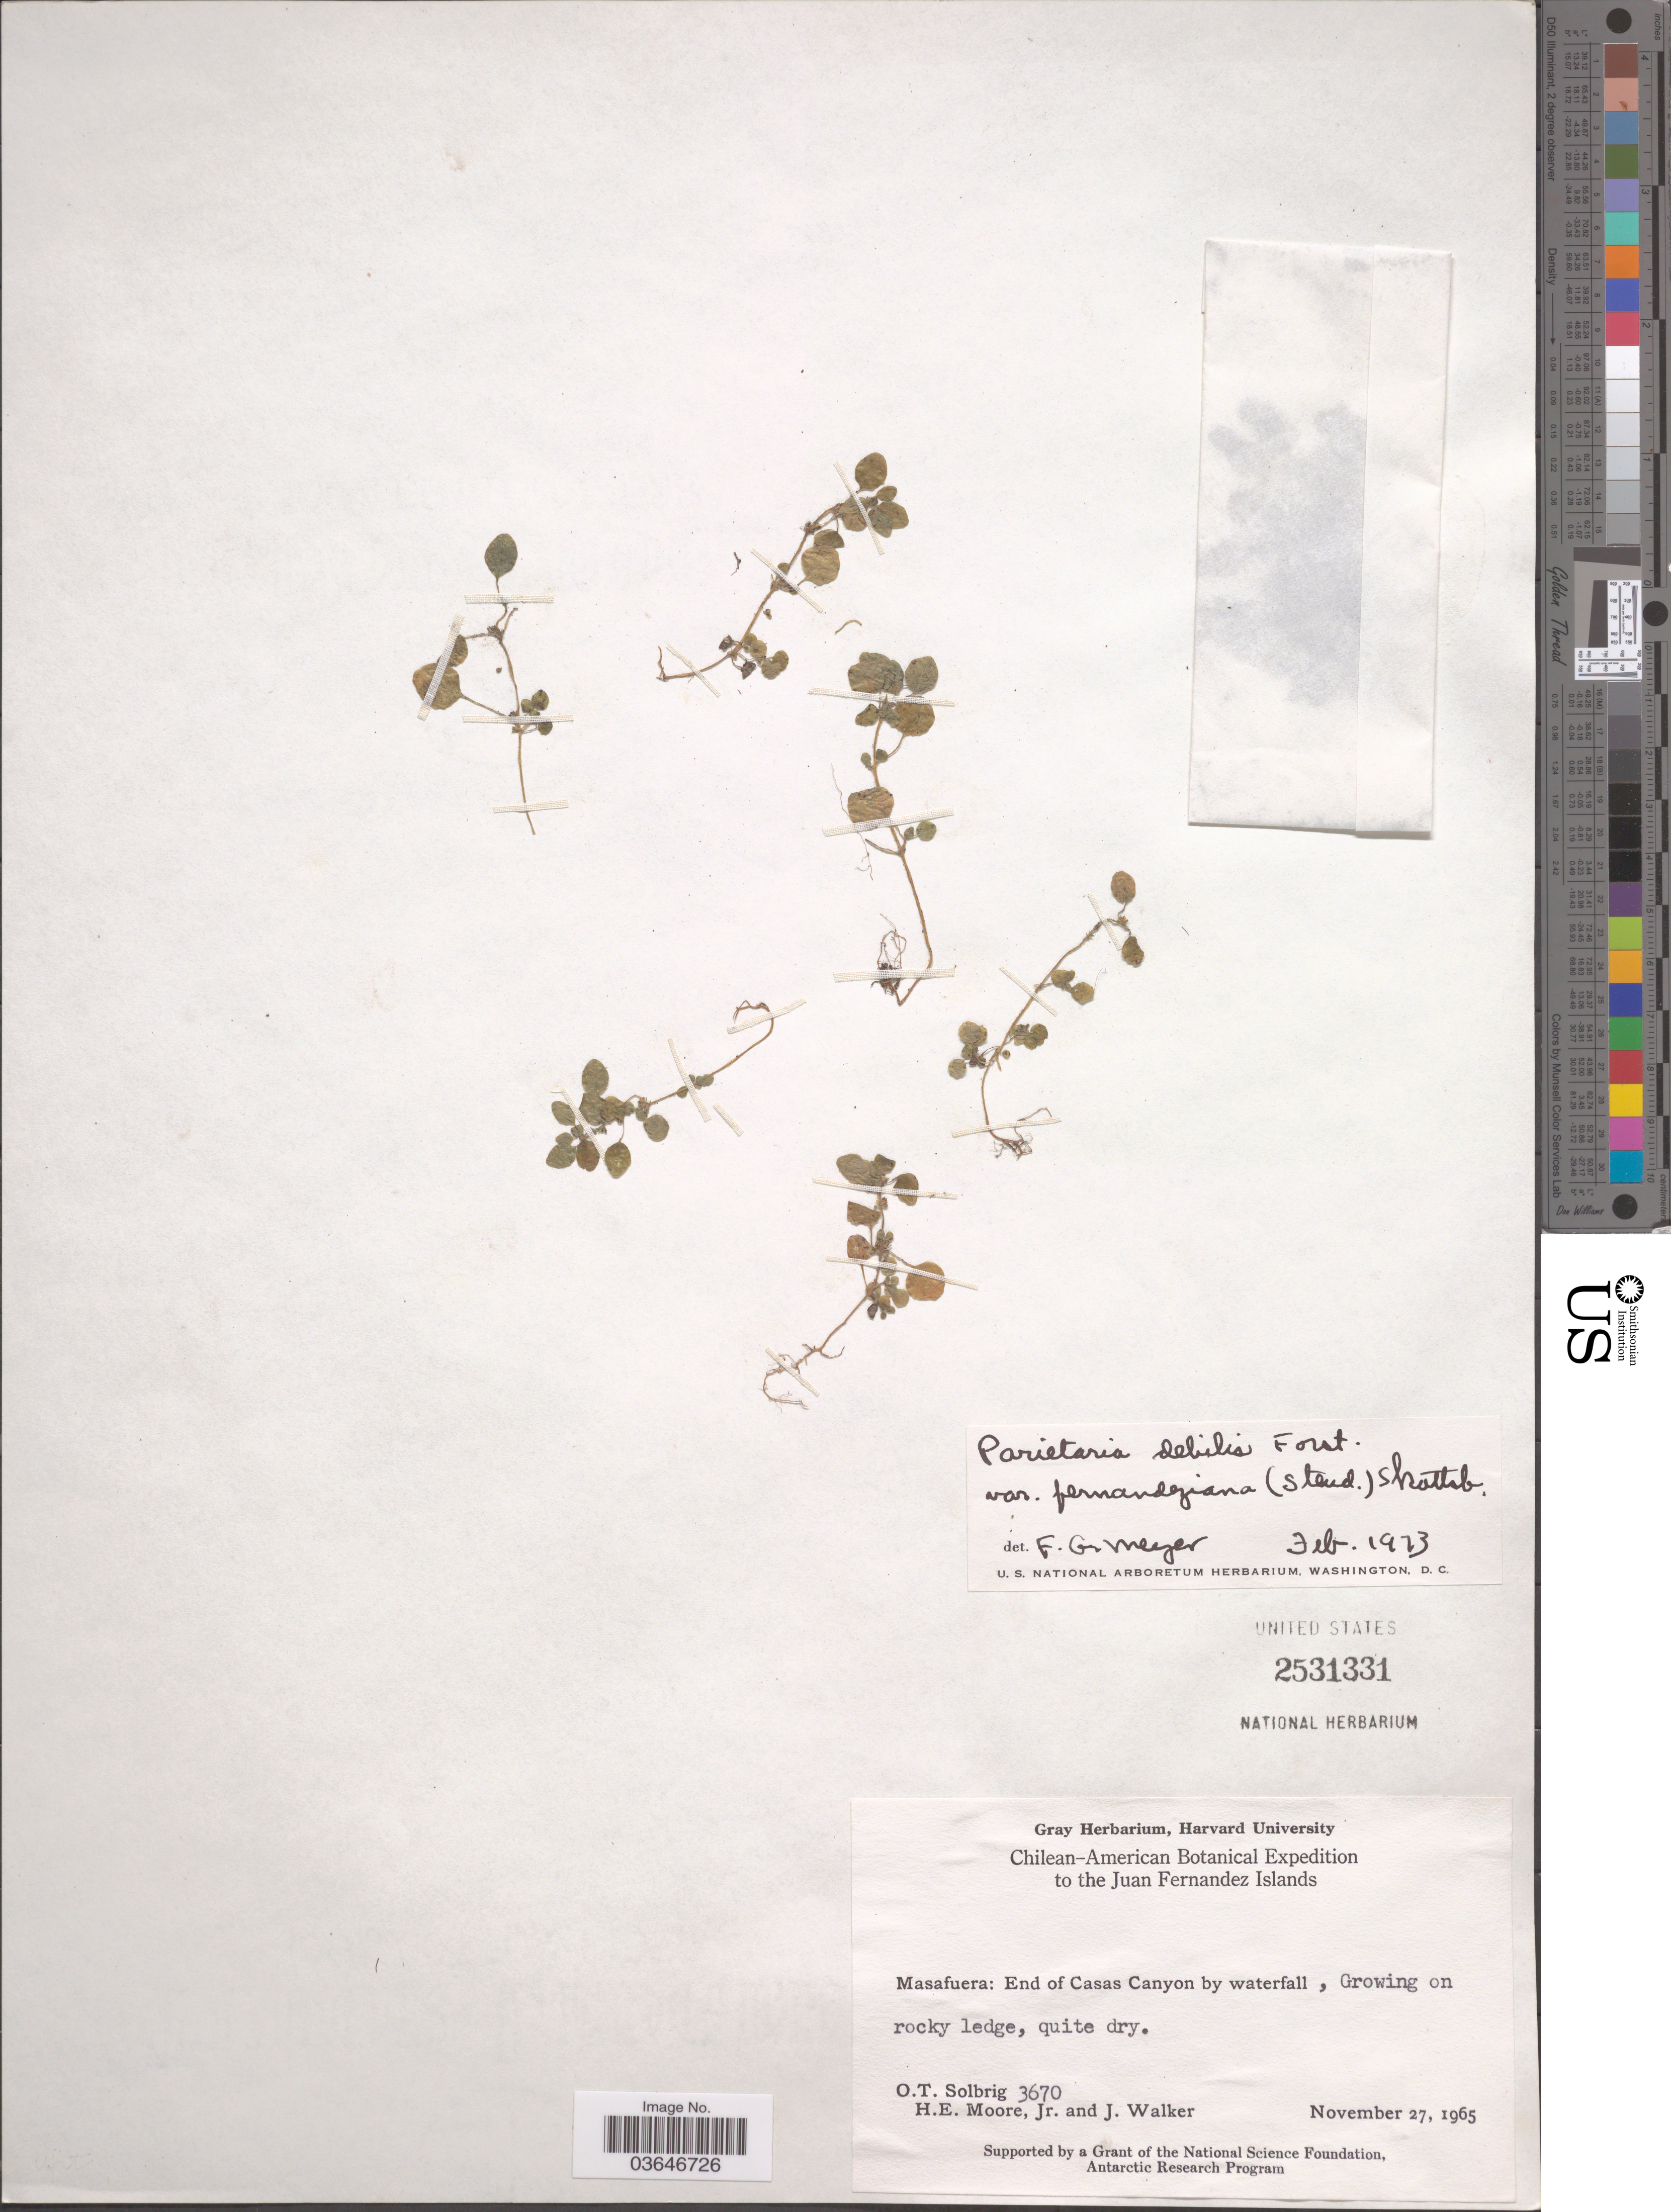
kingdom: Plantae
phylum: Tracheophyta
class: Magnoliopsida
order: Rosales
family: Urticaceae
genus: Parietaria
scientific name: Parietaria debilis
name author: G. Forst.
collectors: O. T. Solbrig, H. Moore & J. Walker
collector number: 3670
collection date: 1965-11-27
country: Chile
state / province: Valparaíso (V)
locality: Juan Fernandez Islands. Masafuera: End of Casas Canyon by waterfall.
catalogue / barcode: US 2531331